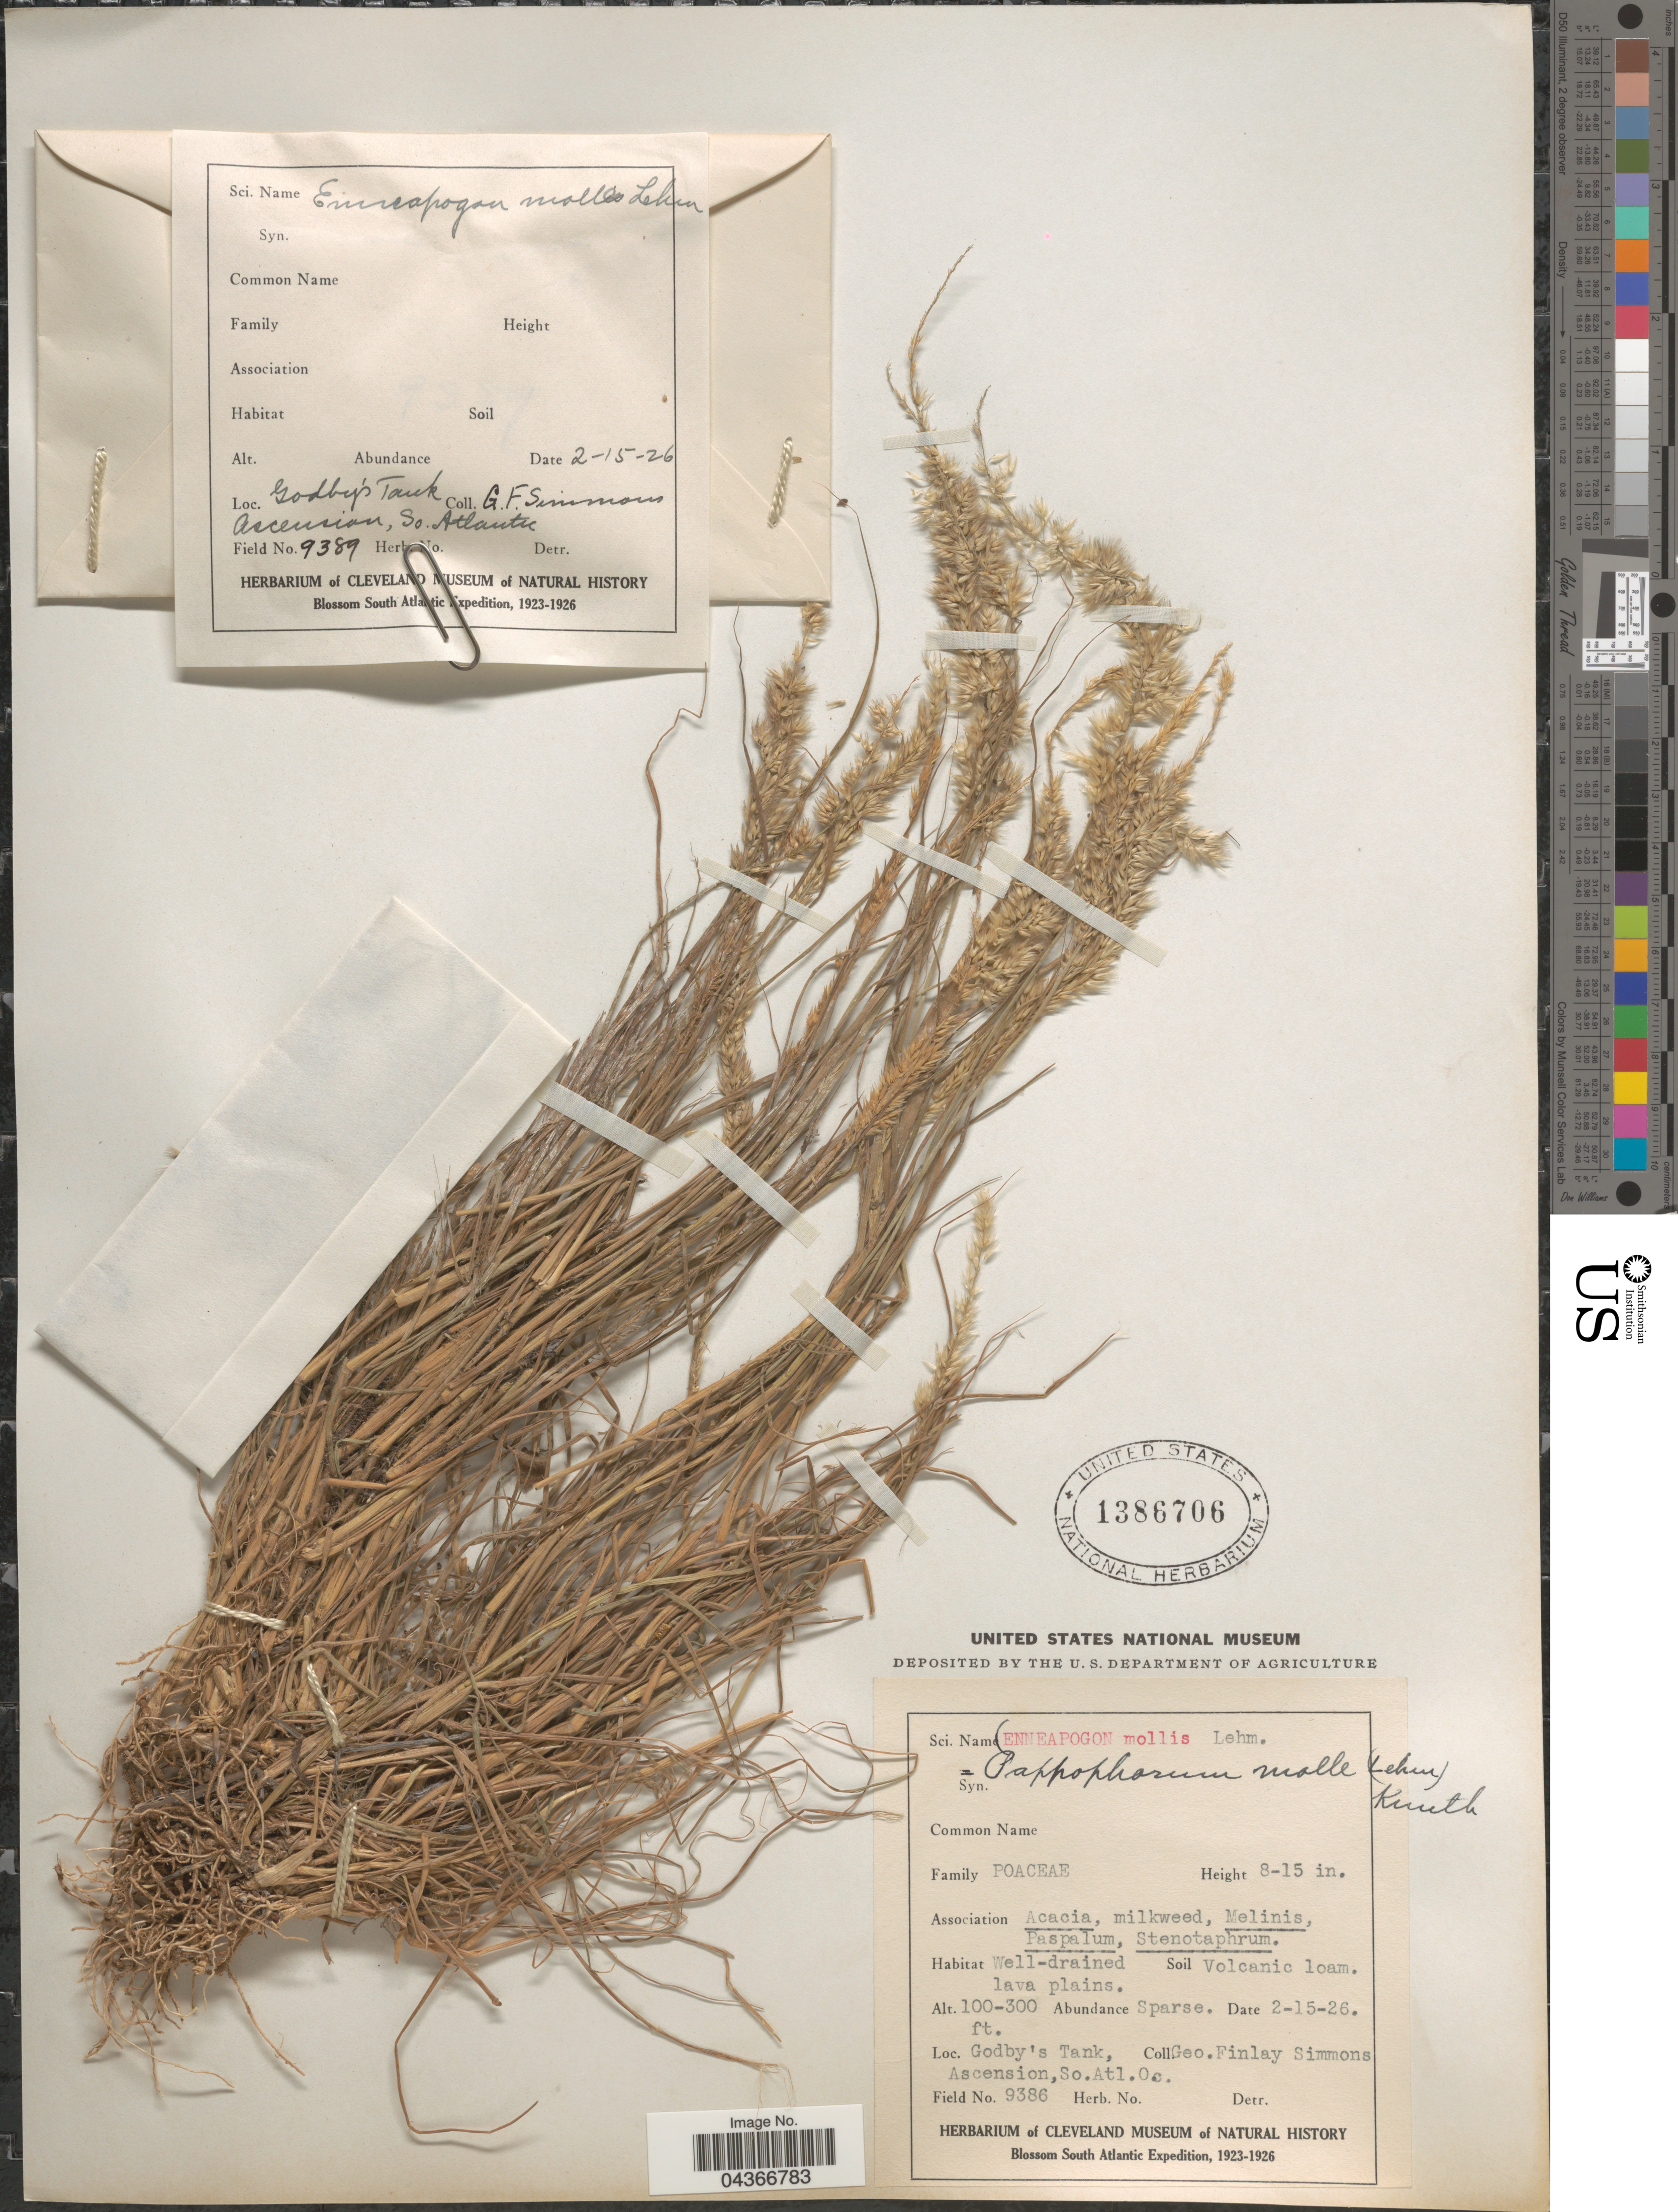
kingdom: Plantae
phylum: Tracheophyta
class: Liliopsida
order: Poales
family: Poaceae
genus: Enneapogon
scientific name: Enneapogon cenchroides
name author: (Licht. ex Roem. & Schult.) C.E. Hubb.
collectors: G. Simmons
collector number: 9386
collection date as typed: Transcribed d/m/y: 15/2/26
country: St. Helena Islands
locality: Godby's Tank, Ascension,So.Atl.Oc. Blossom South Atlantic Expedition, 1923-1926.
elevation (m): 30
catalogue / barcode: US 1386706